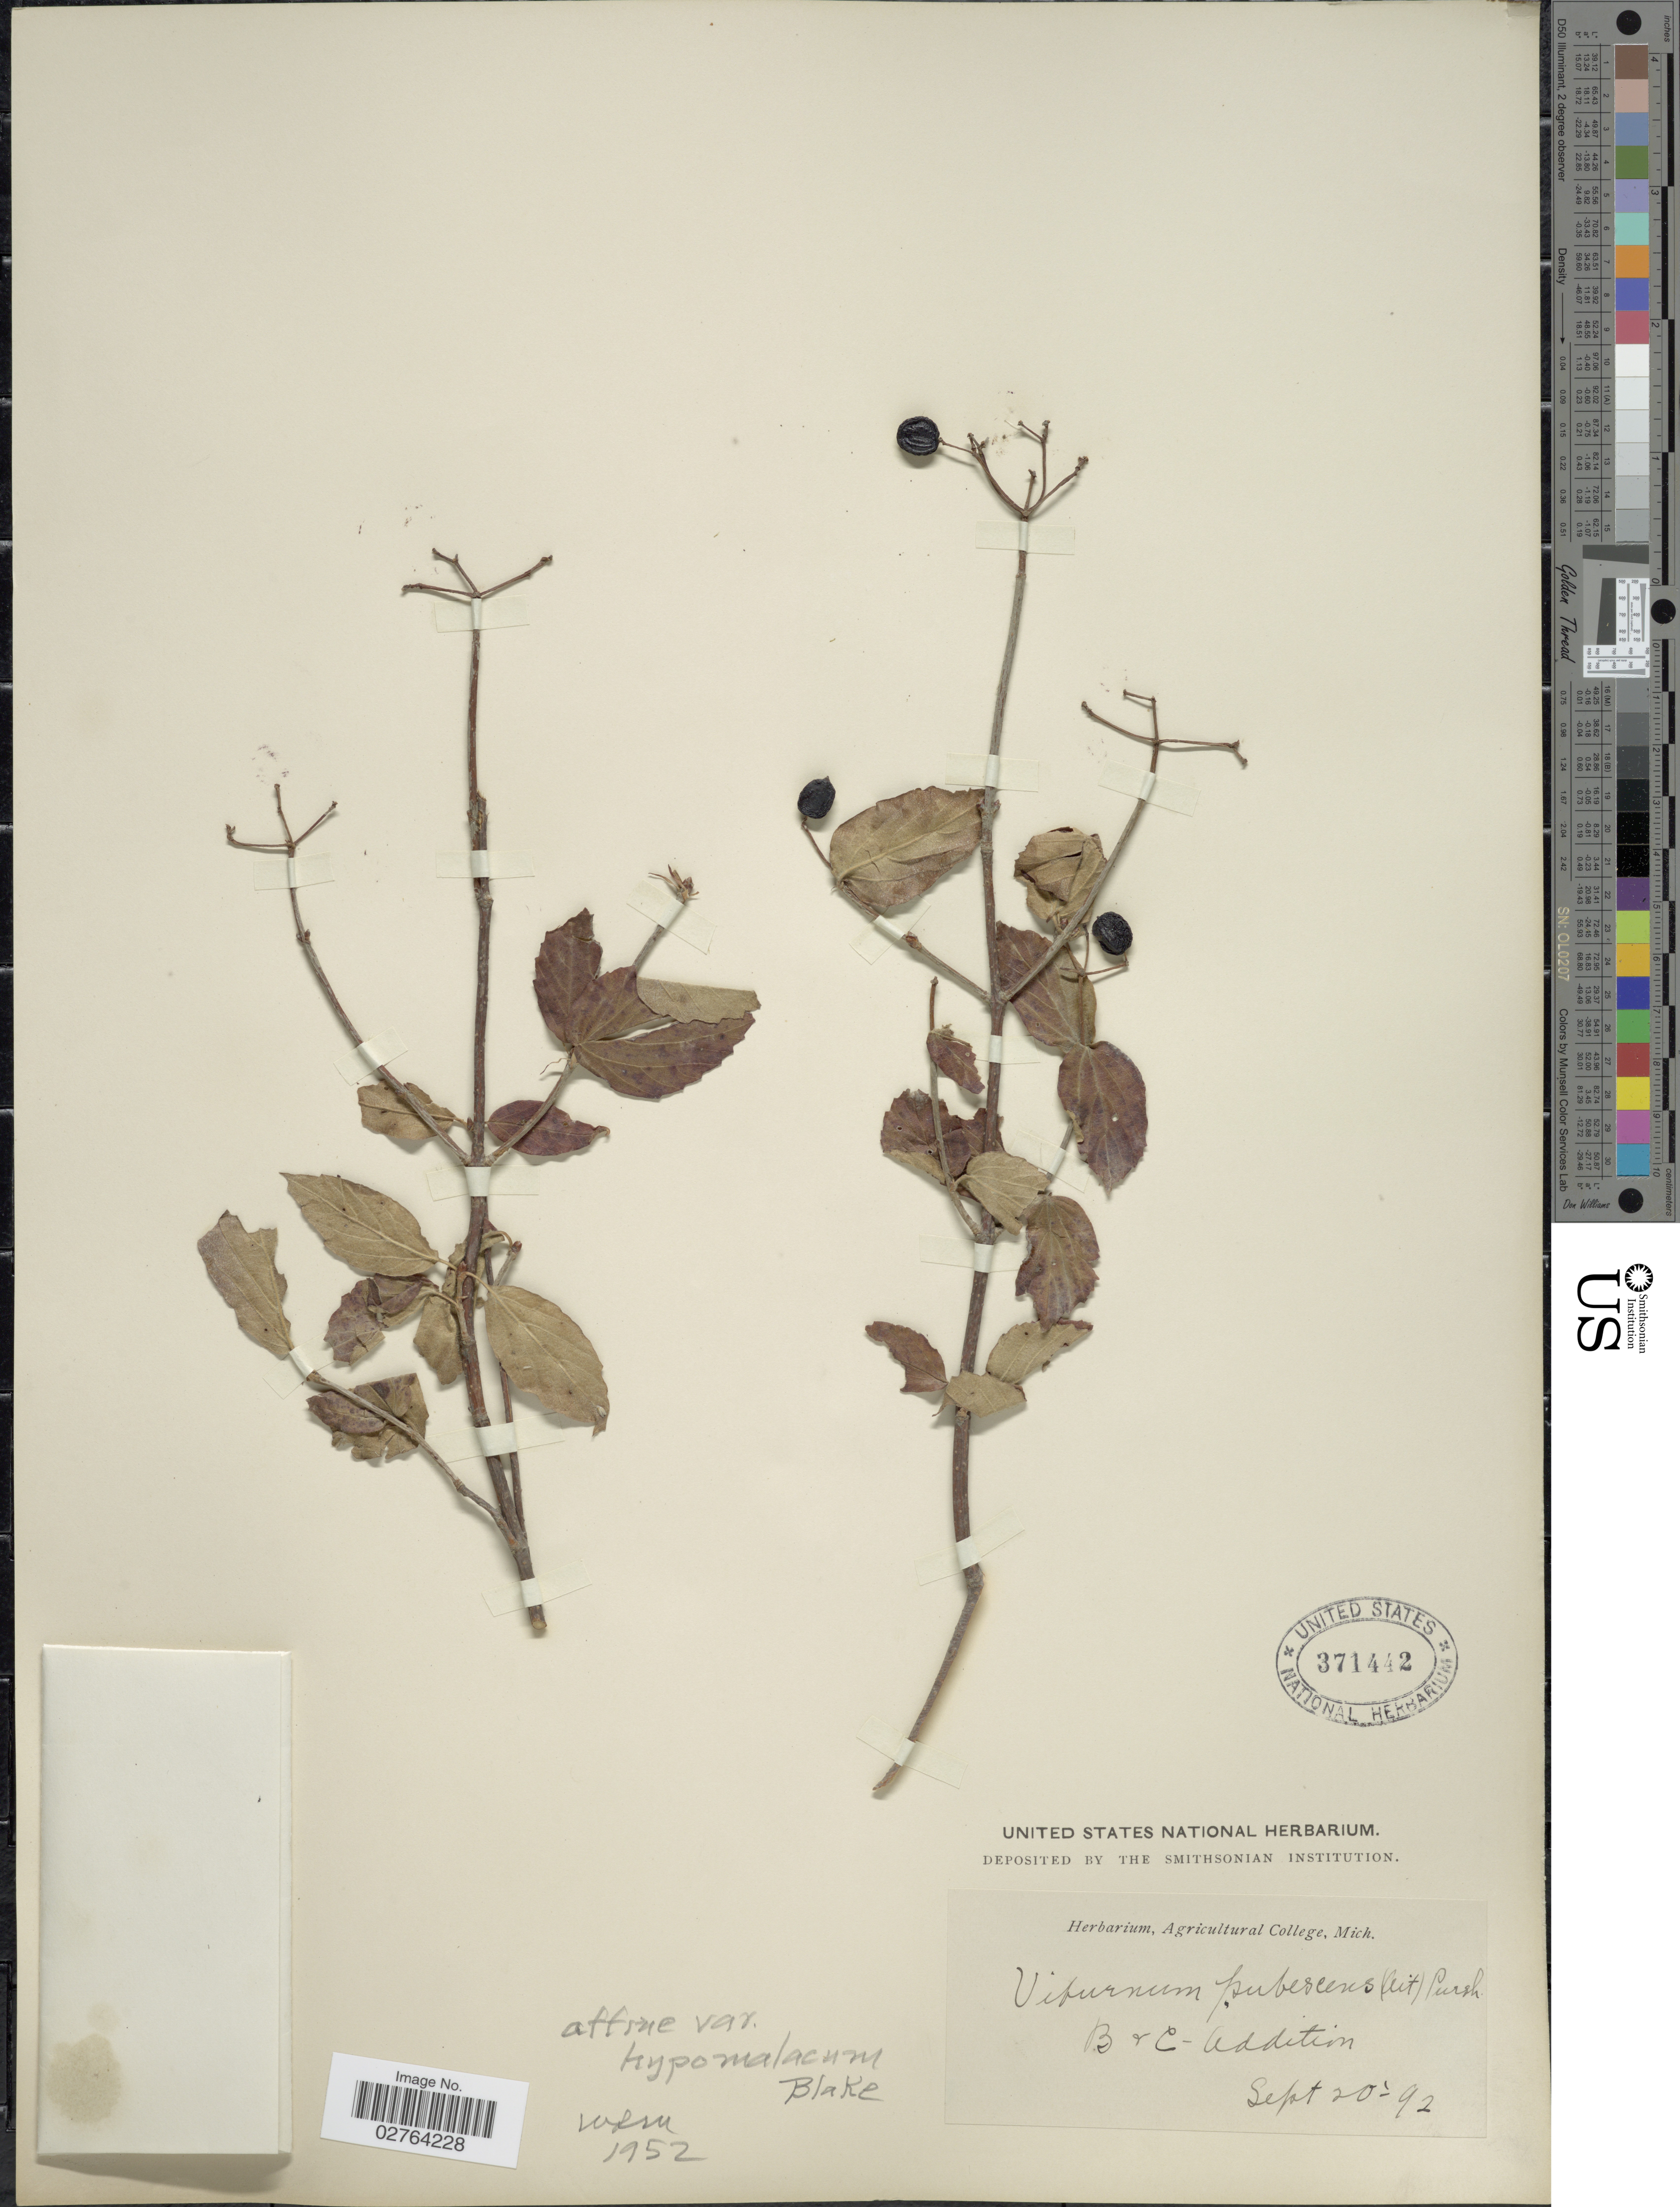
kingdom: Plantae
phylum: Tracheophyta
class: Magnoliopsida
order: Dipsacales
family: Viburnaceae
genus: Viburnum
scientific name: Viburnum rafinesqueanum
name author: Schult.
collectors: Ex herb. Agricultural College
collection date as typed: Transcribed d/m/y: 20/9/92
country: United States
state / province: Michigan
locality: B & C-Addition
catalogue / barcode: US 371442